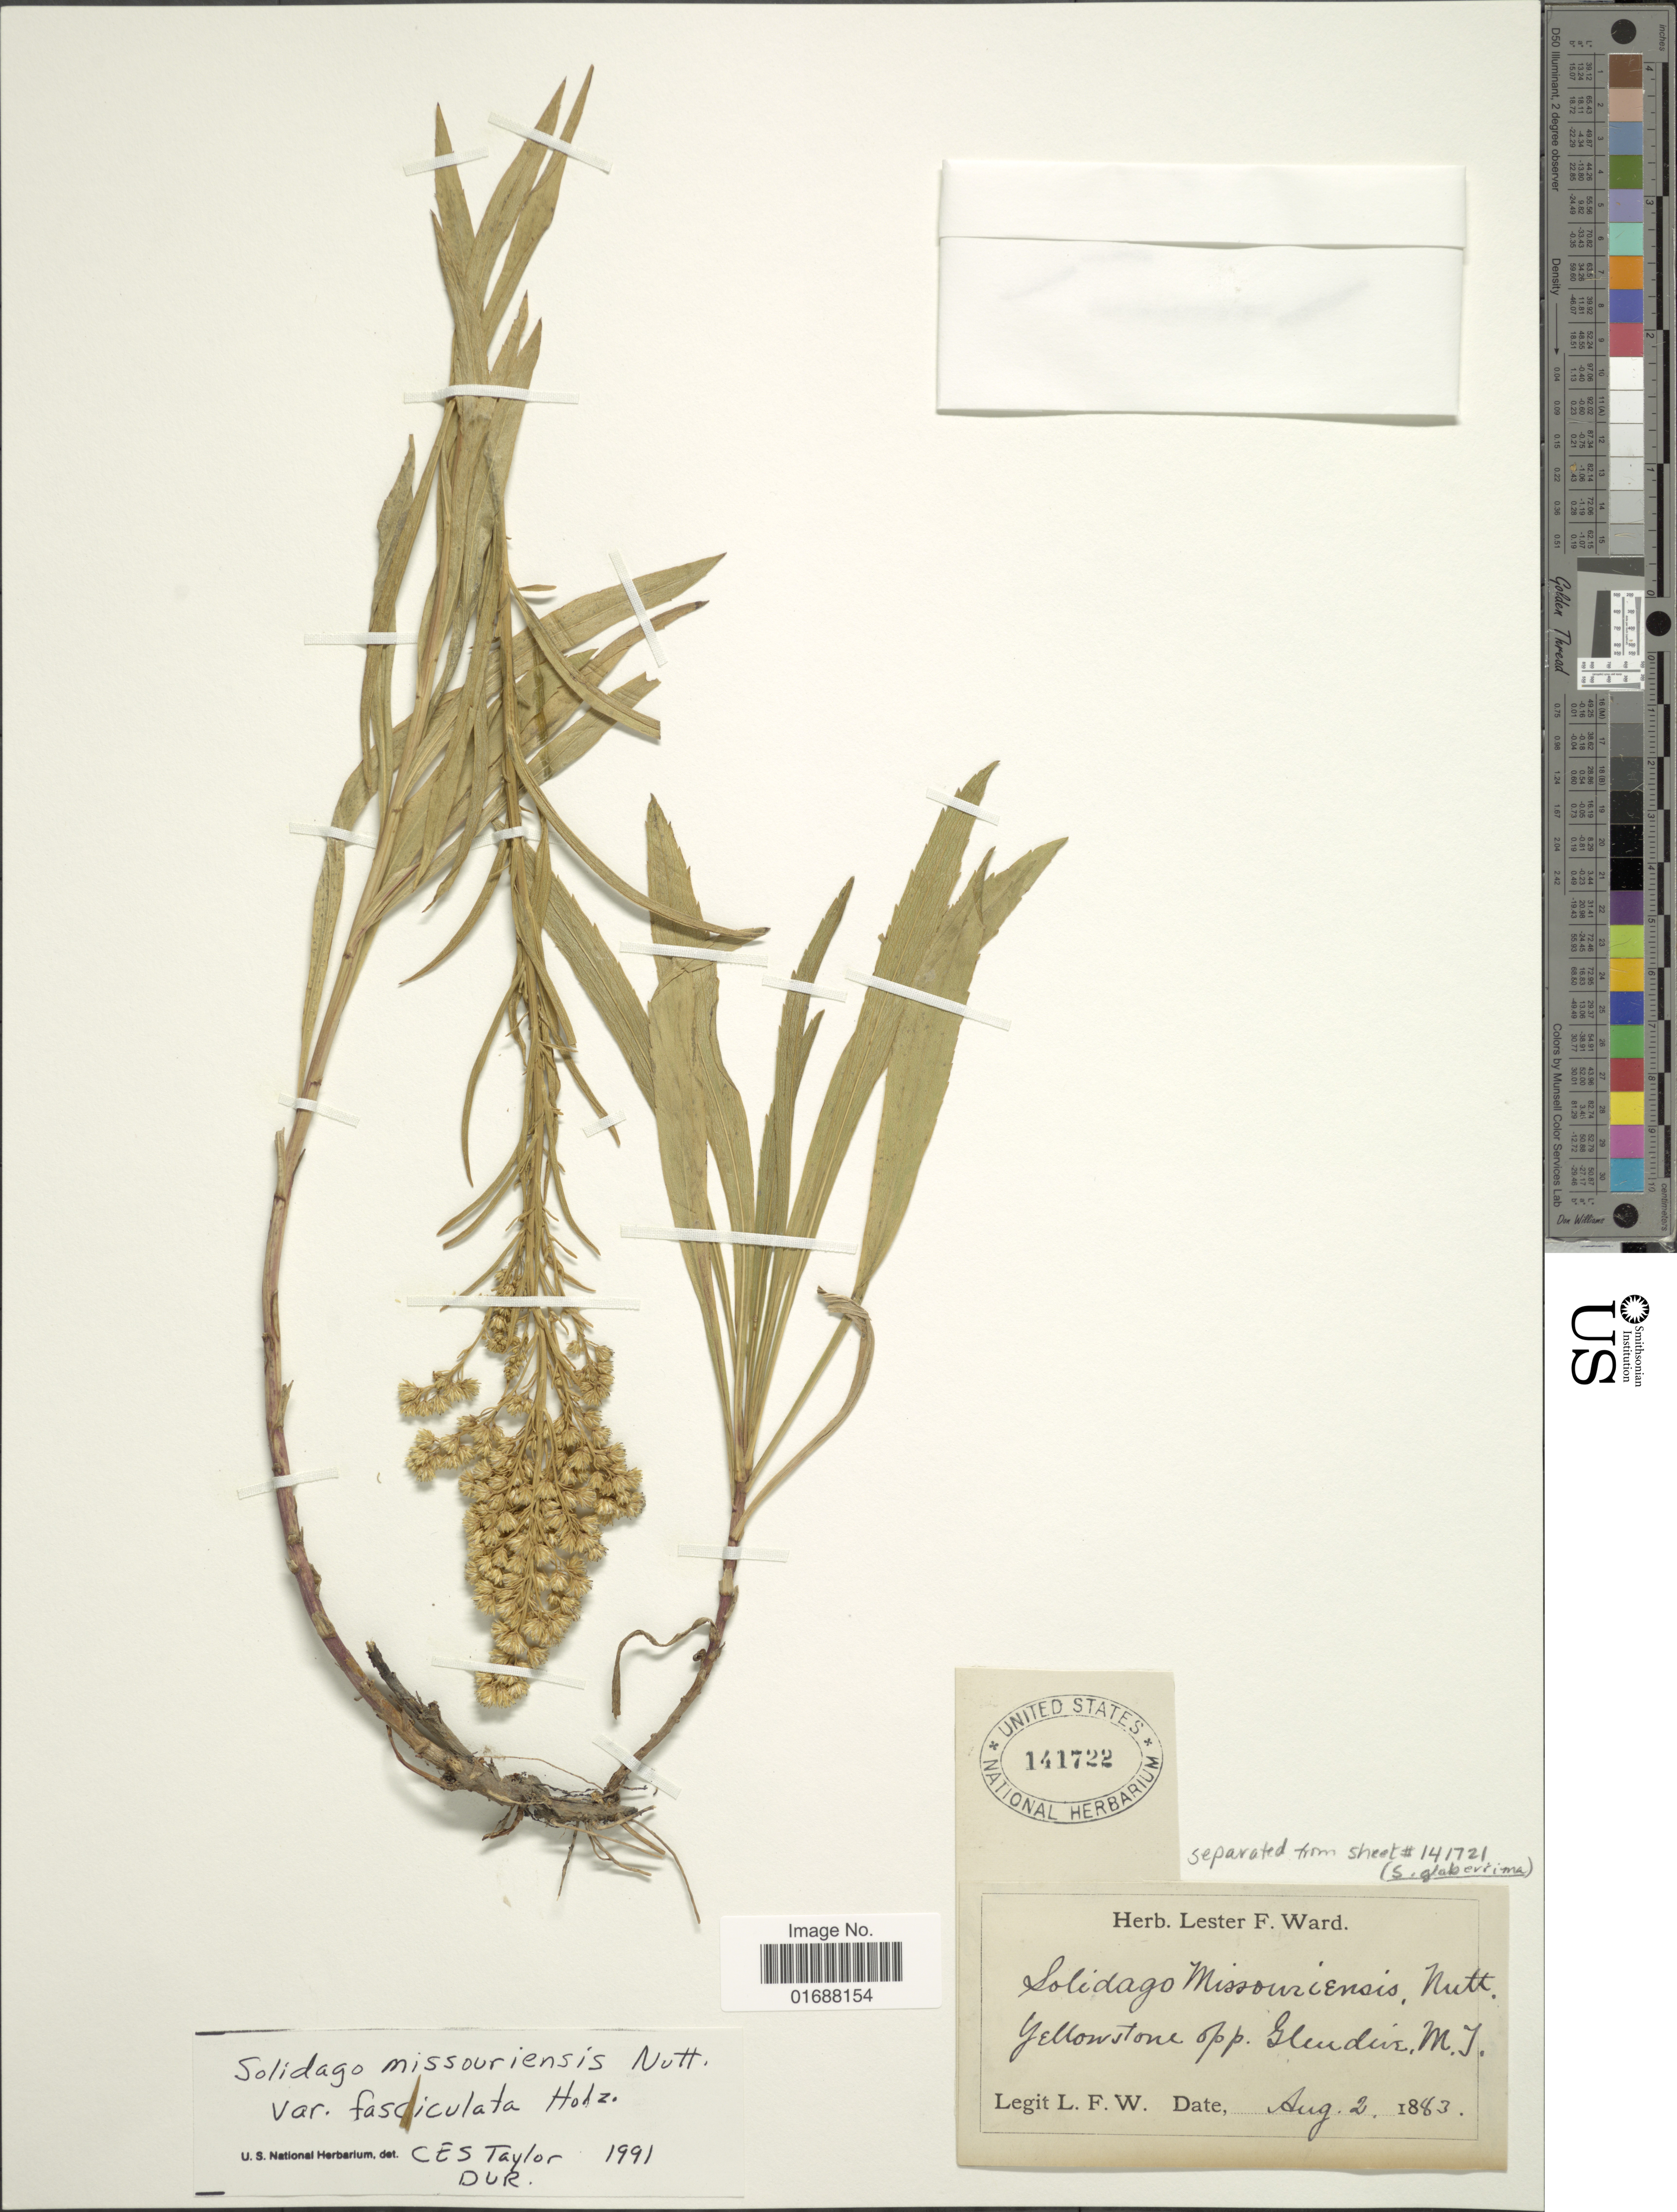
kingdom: Plantae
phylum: Tracheophyta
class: Magnoliopsida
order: Asterales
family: Asteraceae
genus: Solidago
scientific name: Solidago missouriensis var. fasciculata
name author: Holz.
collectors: L. F. Ward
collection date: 1883-08-02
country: United States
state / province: Montana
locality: Yellowstone Op. Glendive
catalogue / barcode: US 141722